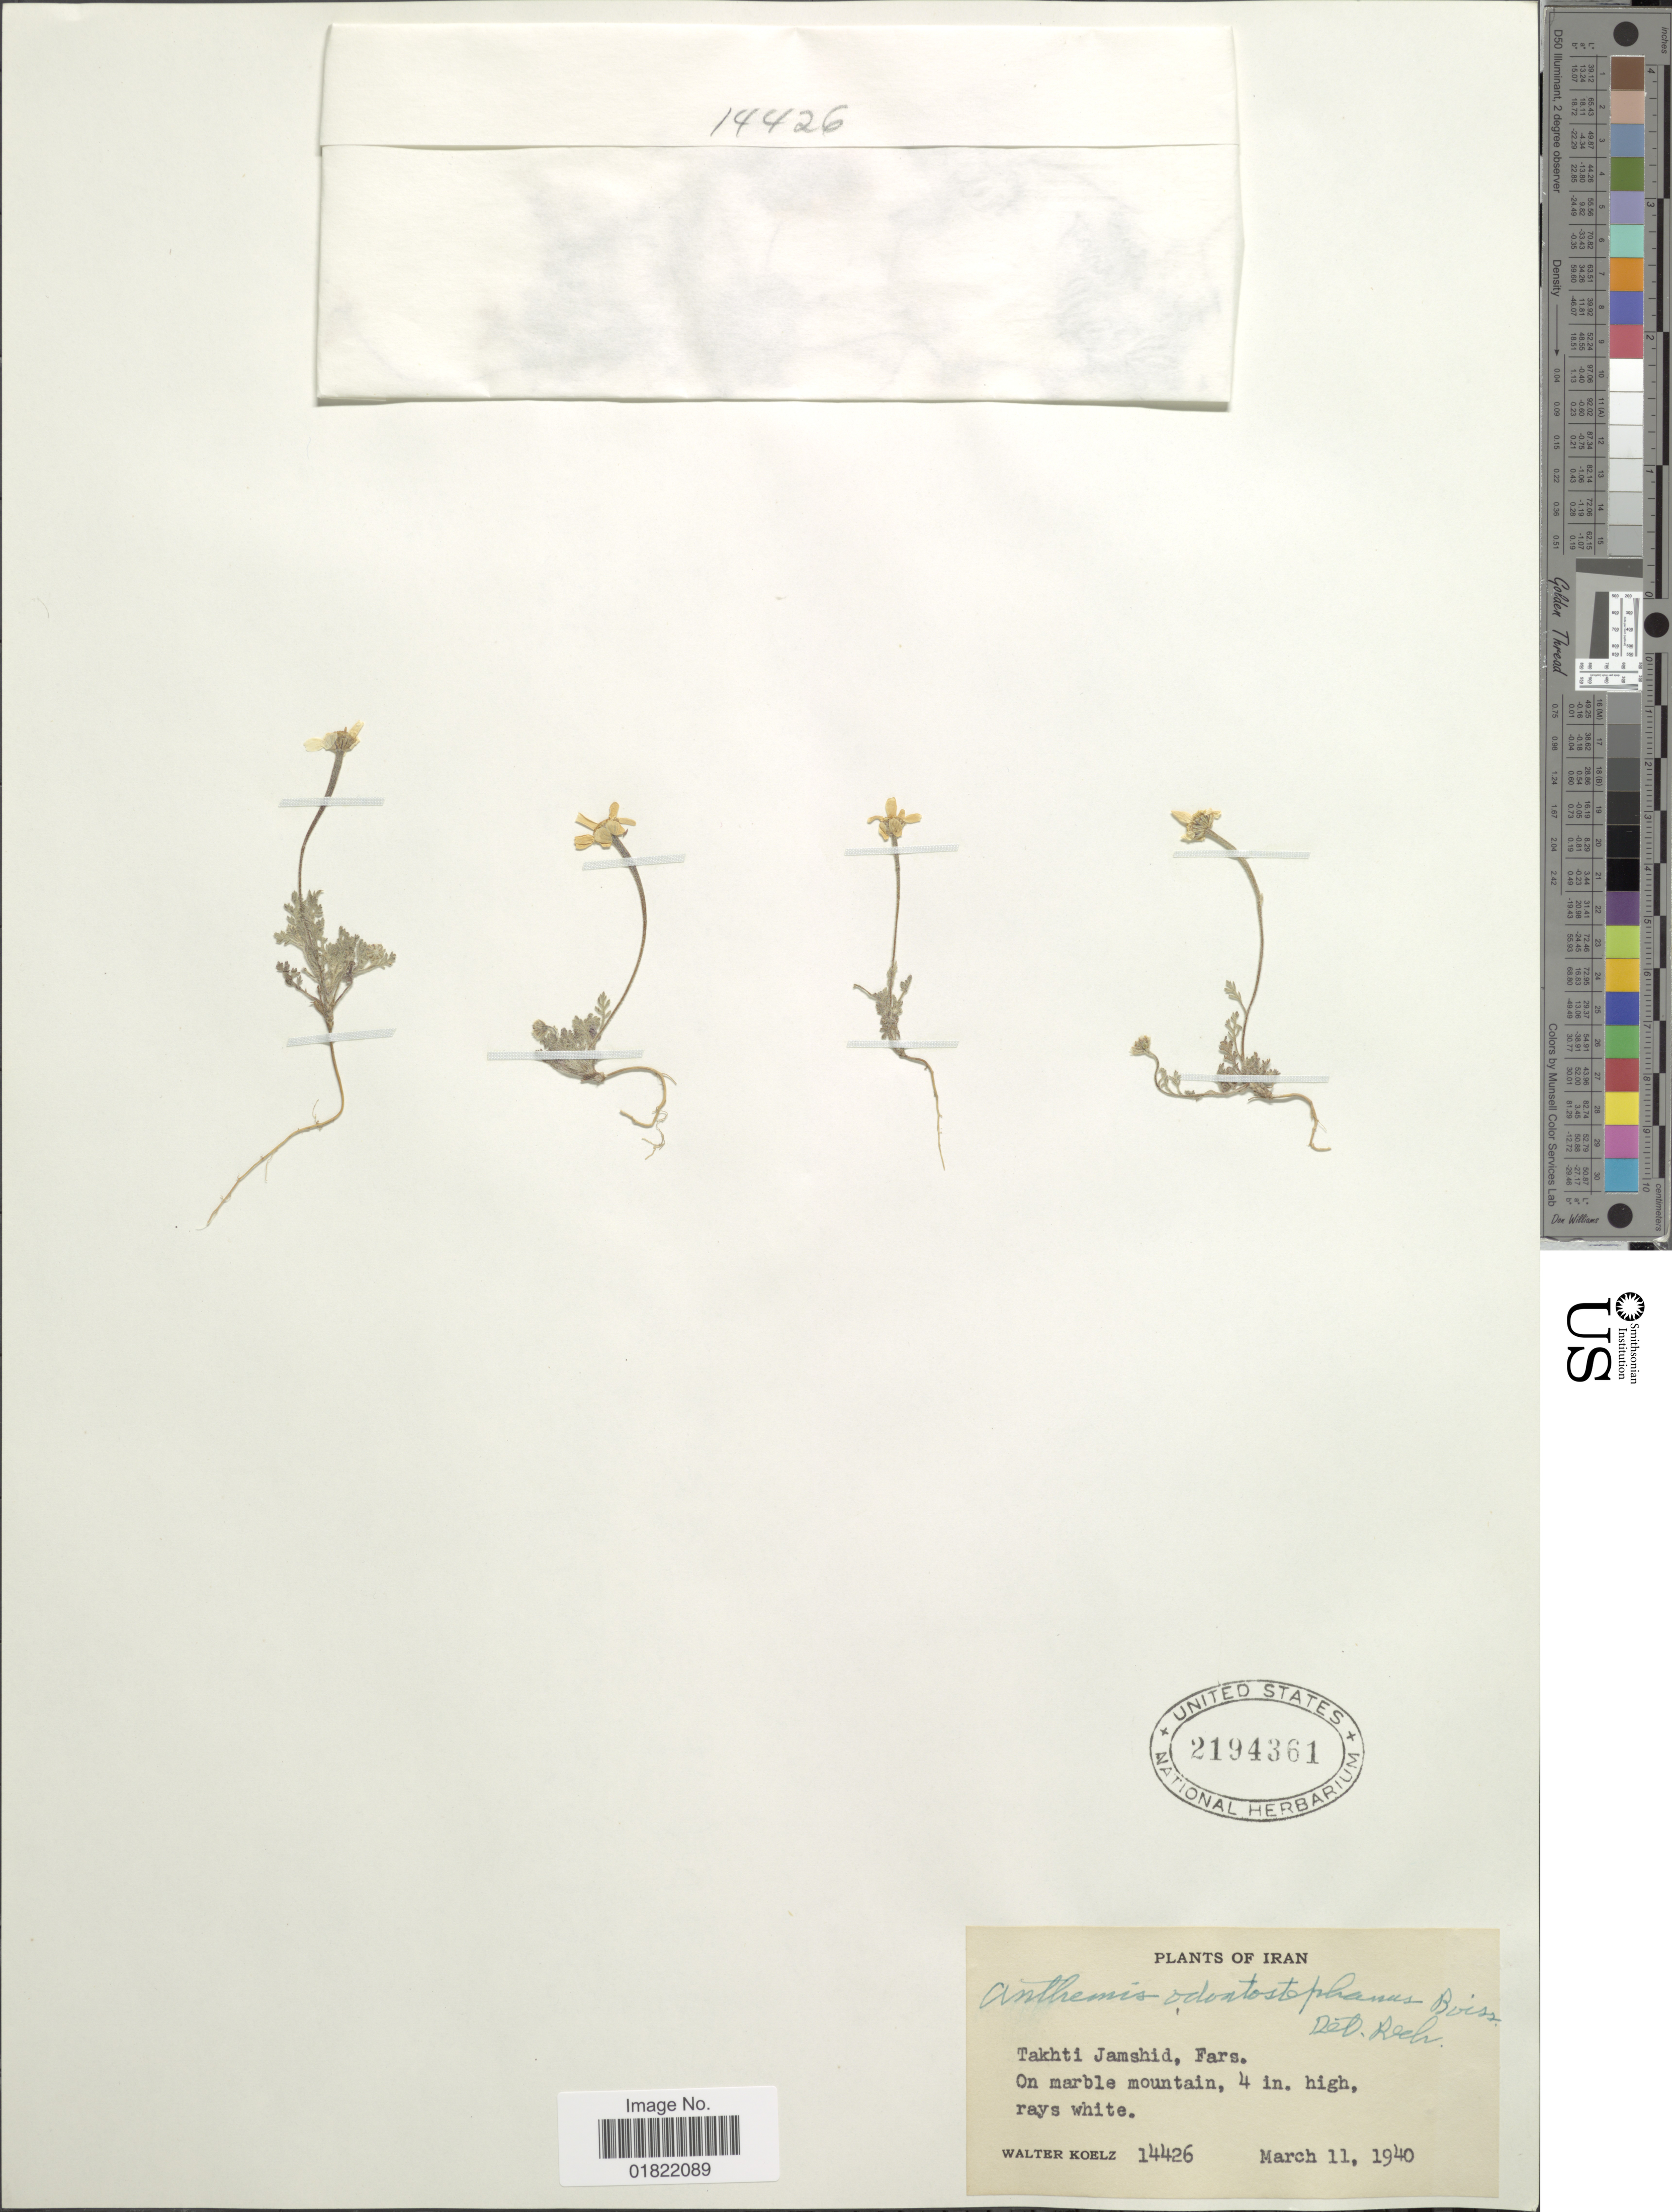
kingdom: Plantae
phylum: Tracheophyta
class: Magnoliopsida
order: Asterales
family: Asteraceae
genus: Anthemis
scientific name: Anthemis odontostephana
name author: Boiss.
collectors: W. N. Koelz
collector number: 14426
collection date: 1940-03-11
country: Iran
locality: Takhti Jamshid, Fars.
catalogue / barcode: US 2194361